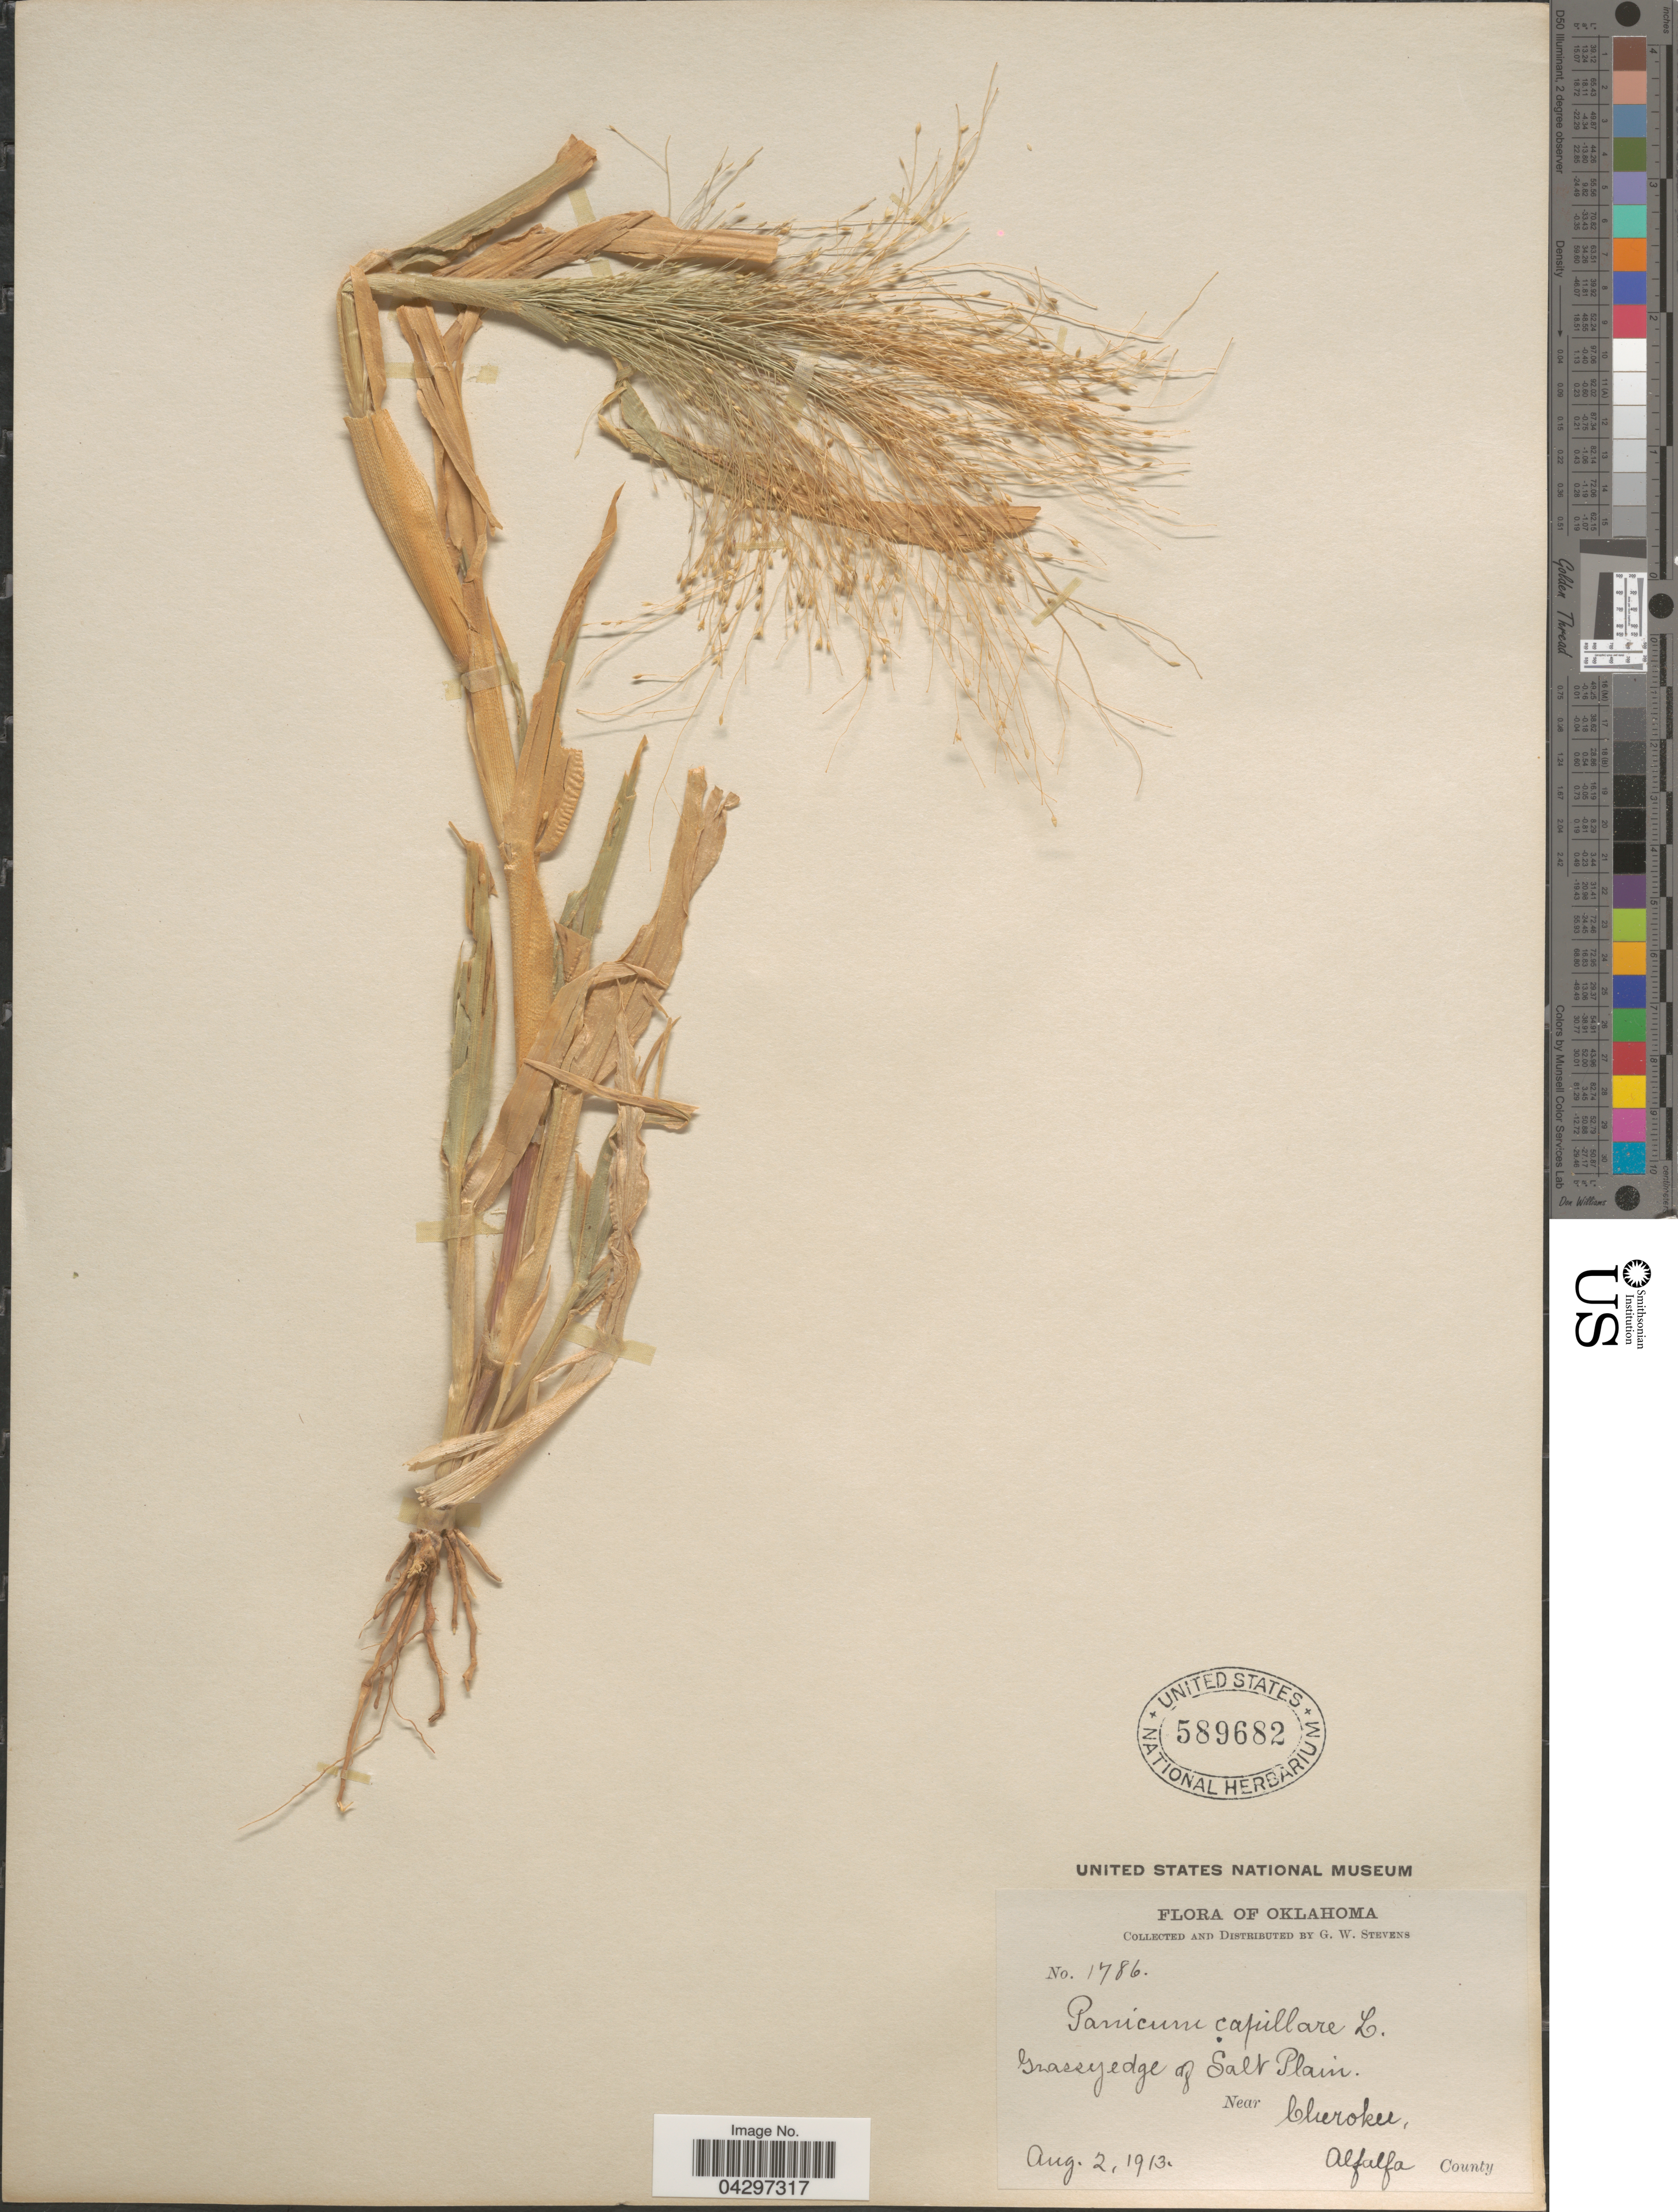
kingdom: Plantae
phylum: Tracheophyta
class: Liliopsida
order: Poales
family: Poaceae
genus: Panicum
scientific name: Panicum capillare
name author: L.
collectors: G. W. Stevens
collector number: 1786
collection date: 1913-08-02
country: United States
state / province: Oklahoma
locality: Grassy edge of Salt Plain. Near Cherokee, Alfalfa County.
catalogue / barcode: US 589682